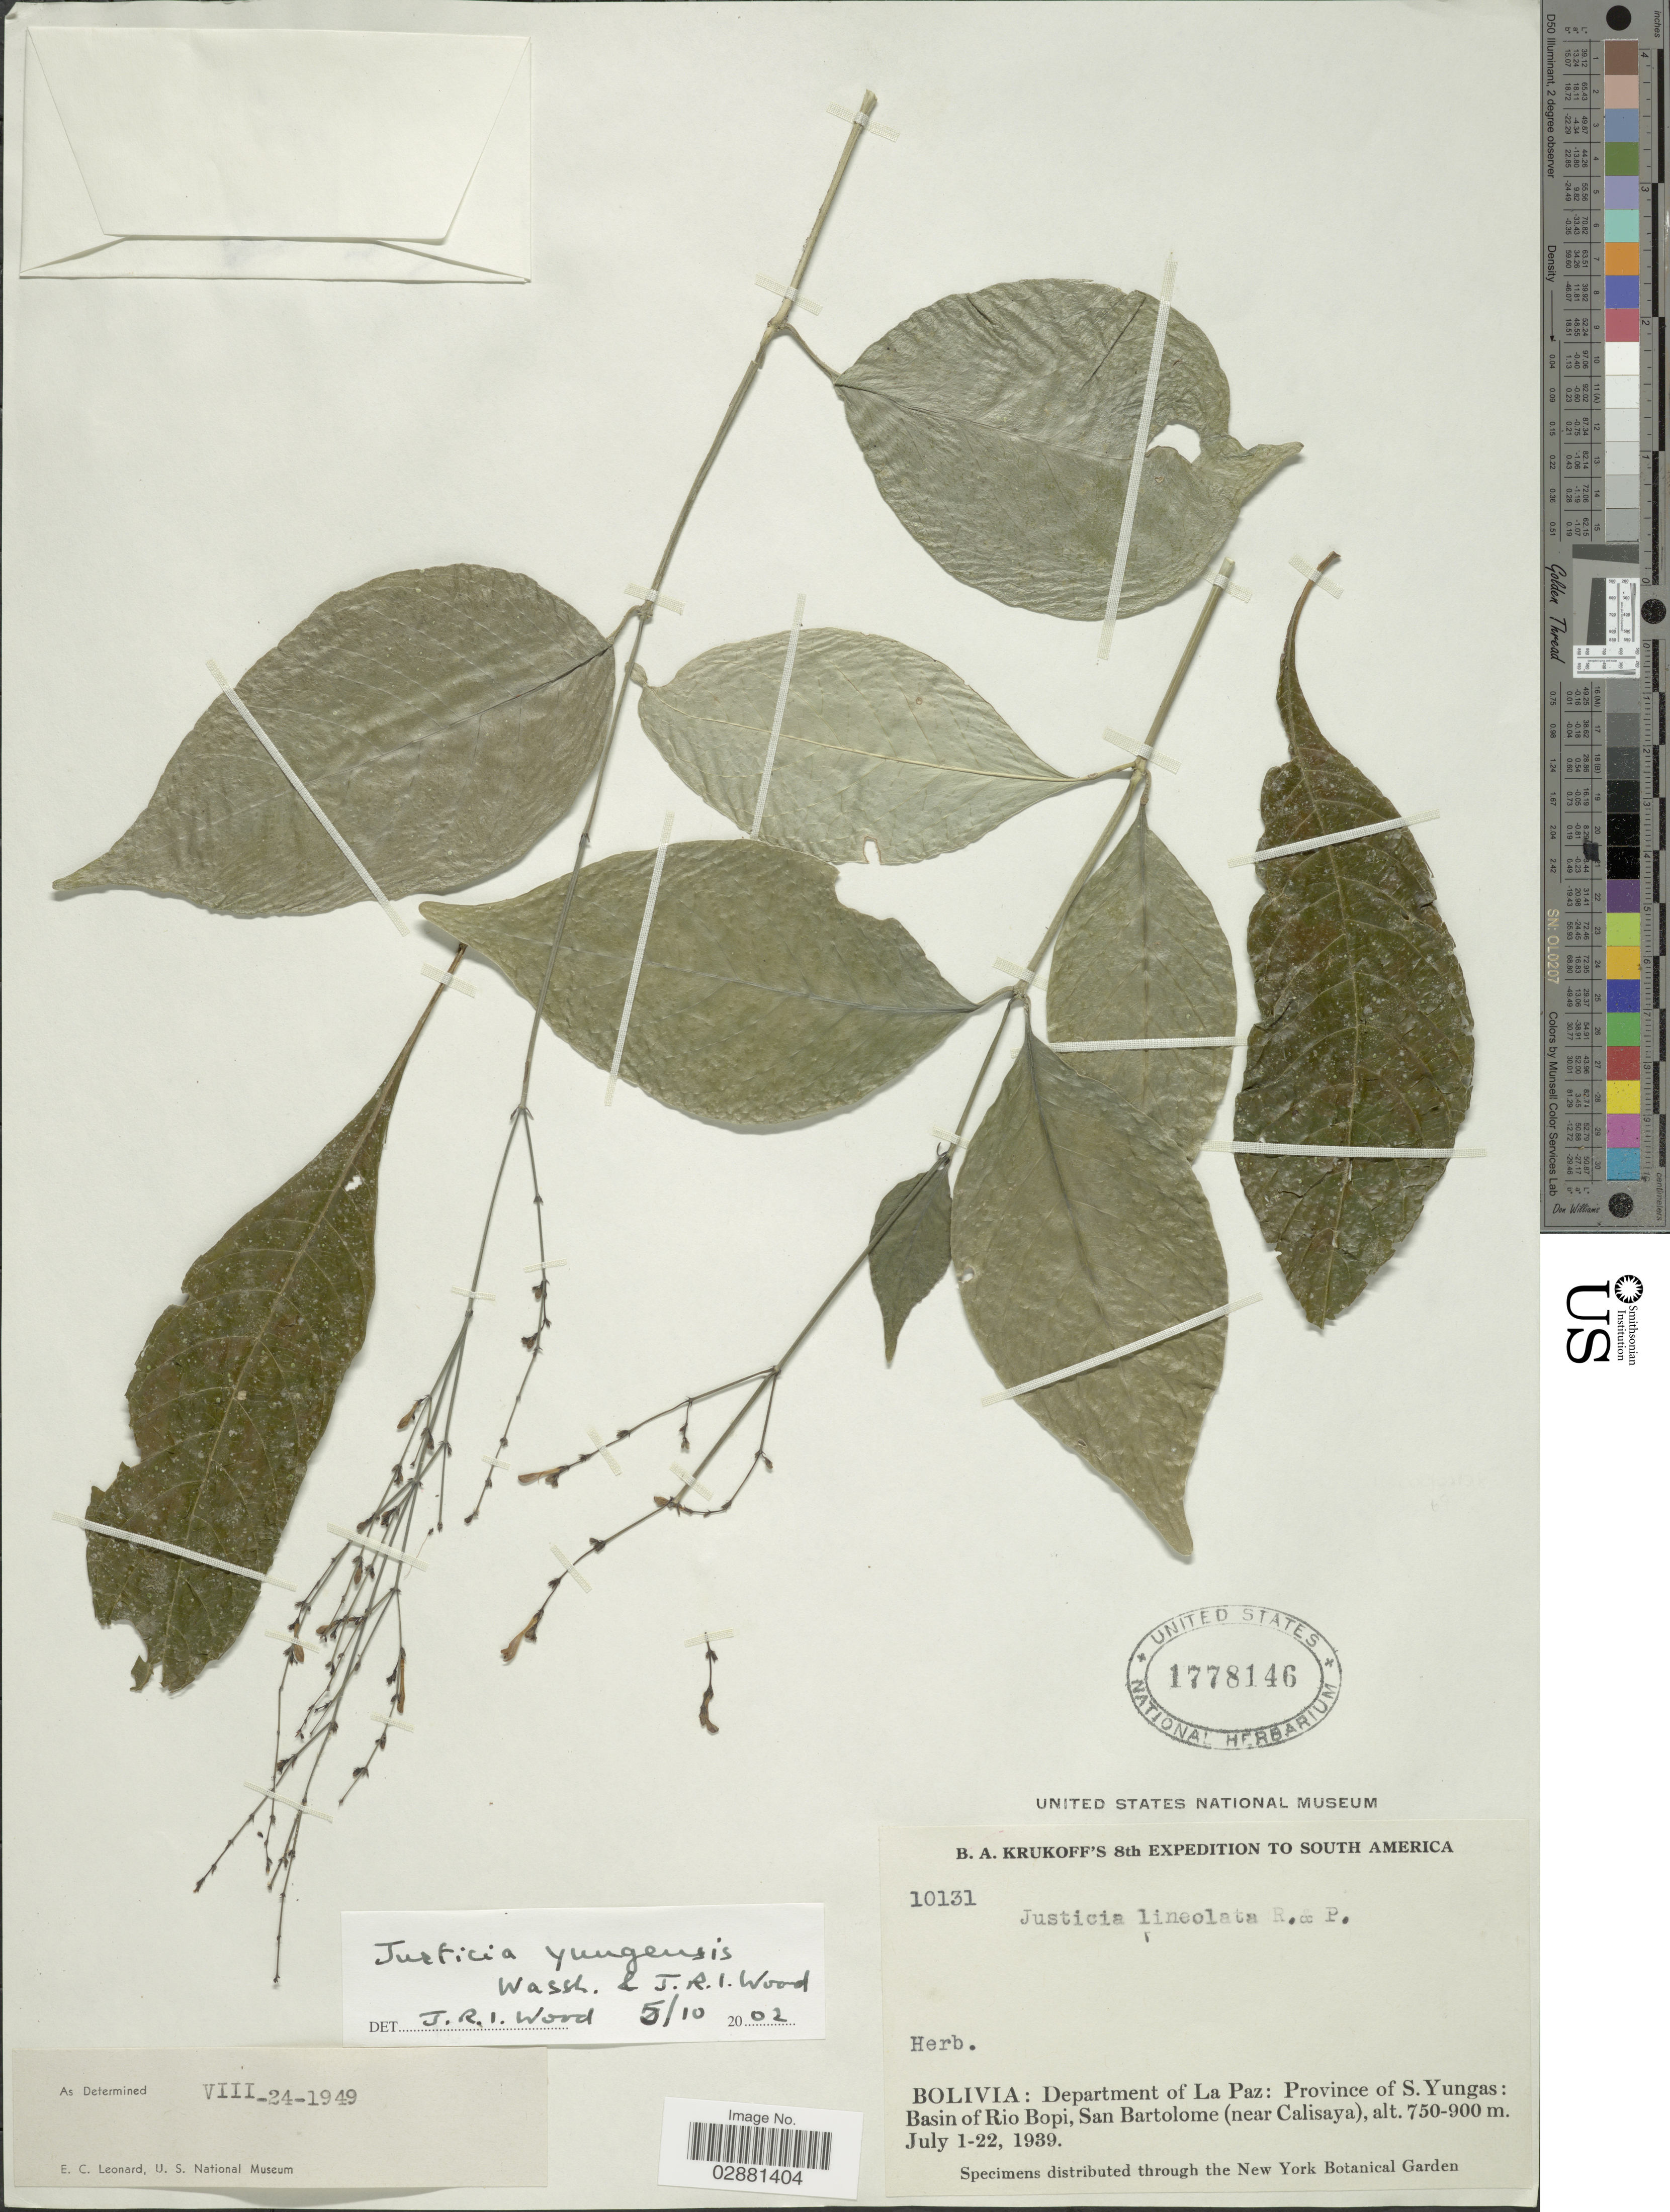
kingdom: Plantae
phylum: Tracheophyta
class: Magnoliopsida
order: Lamiales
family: Acanthaceae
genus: Justicia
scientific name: Justicia yungensis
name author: Wassh. & J.R.I. Wood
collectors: B. A. Krukoff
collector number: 10131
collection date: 1939-07-01/1939-07-22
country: Bolivia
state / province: La Paz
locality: Department of La Paz: Province of S. Yungas: Basin of Rio Bopi, San Bartolome (near Calisaya).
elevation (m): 750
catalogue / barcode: US 1778146